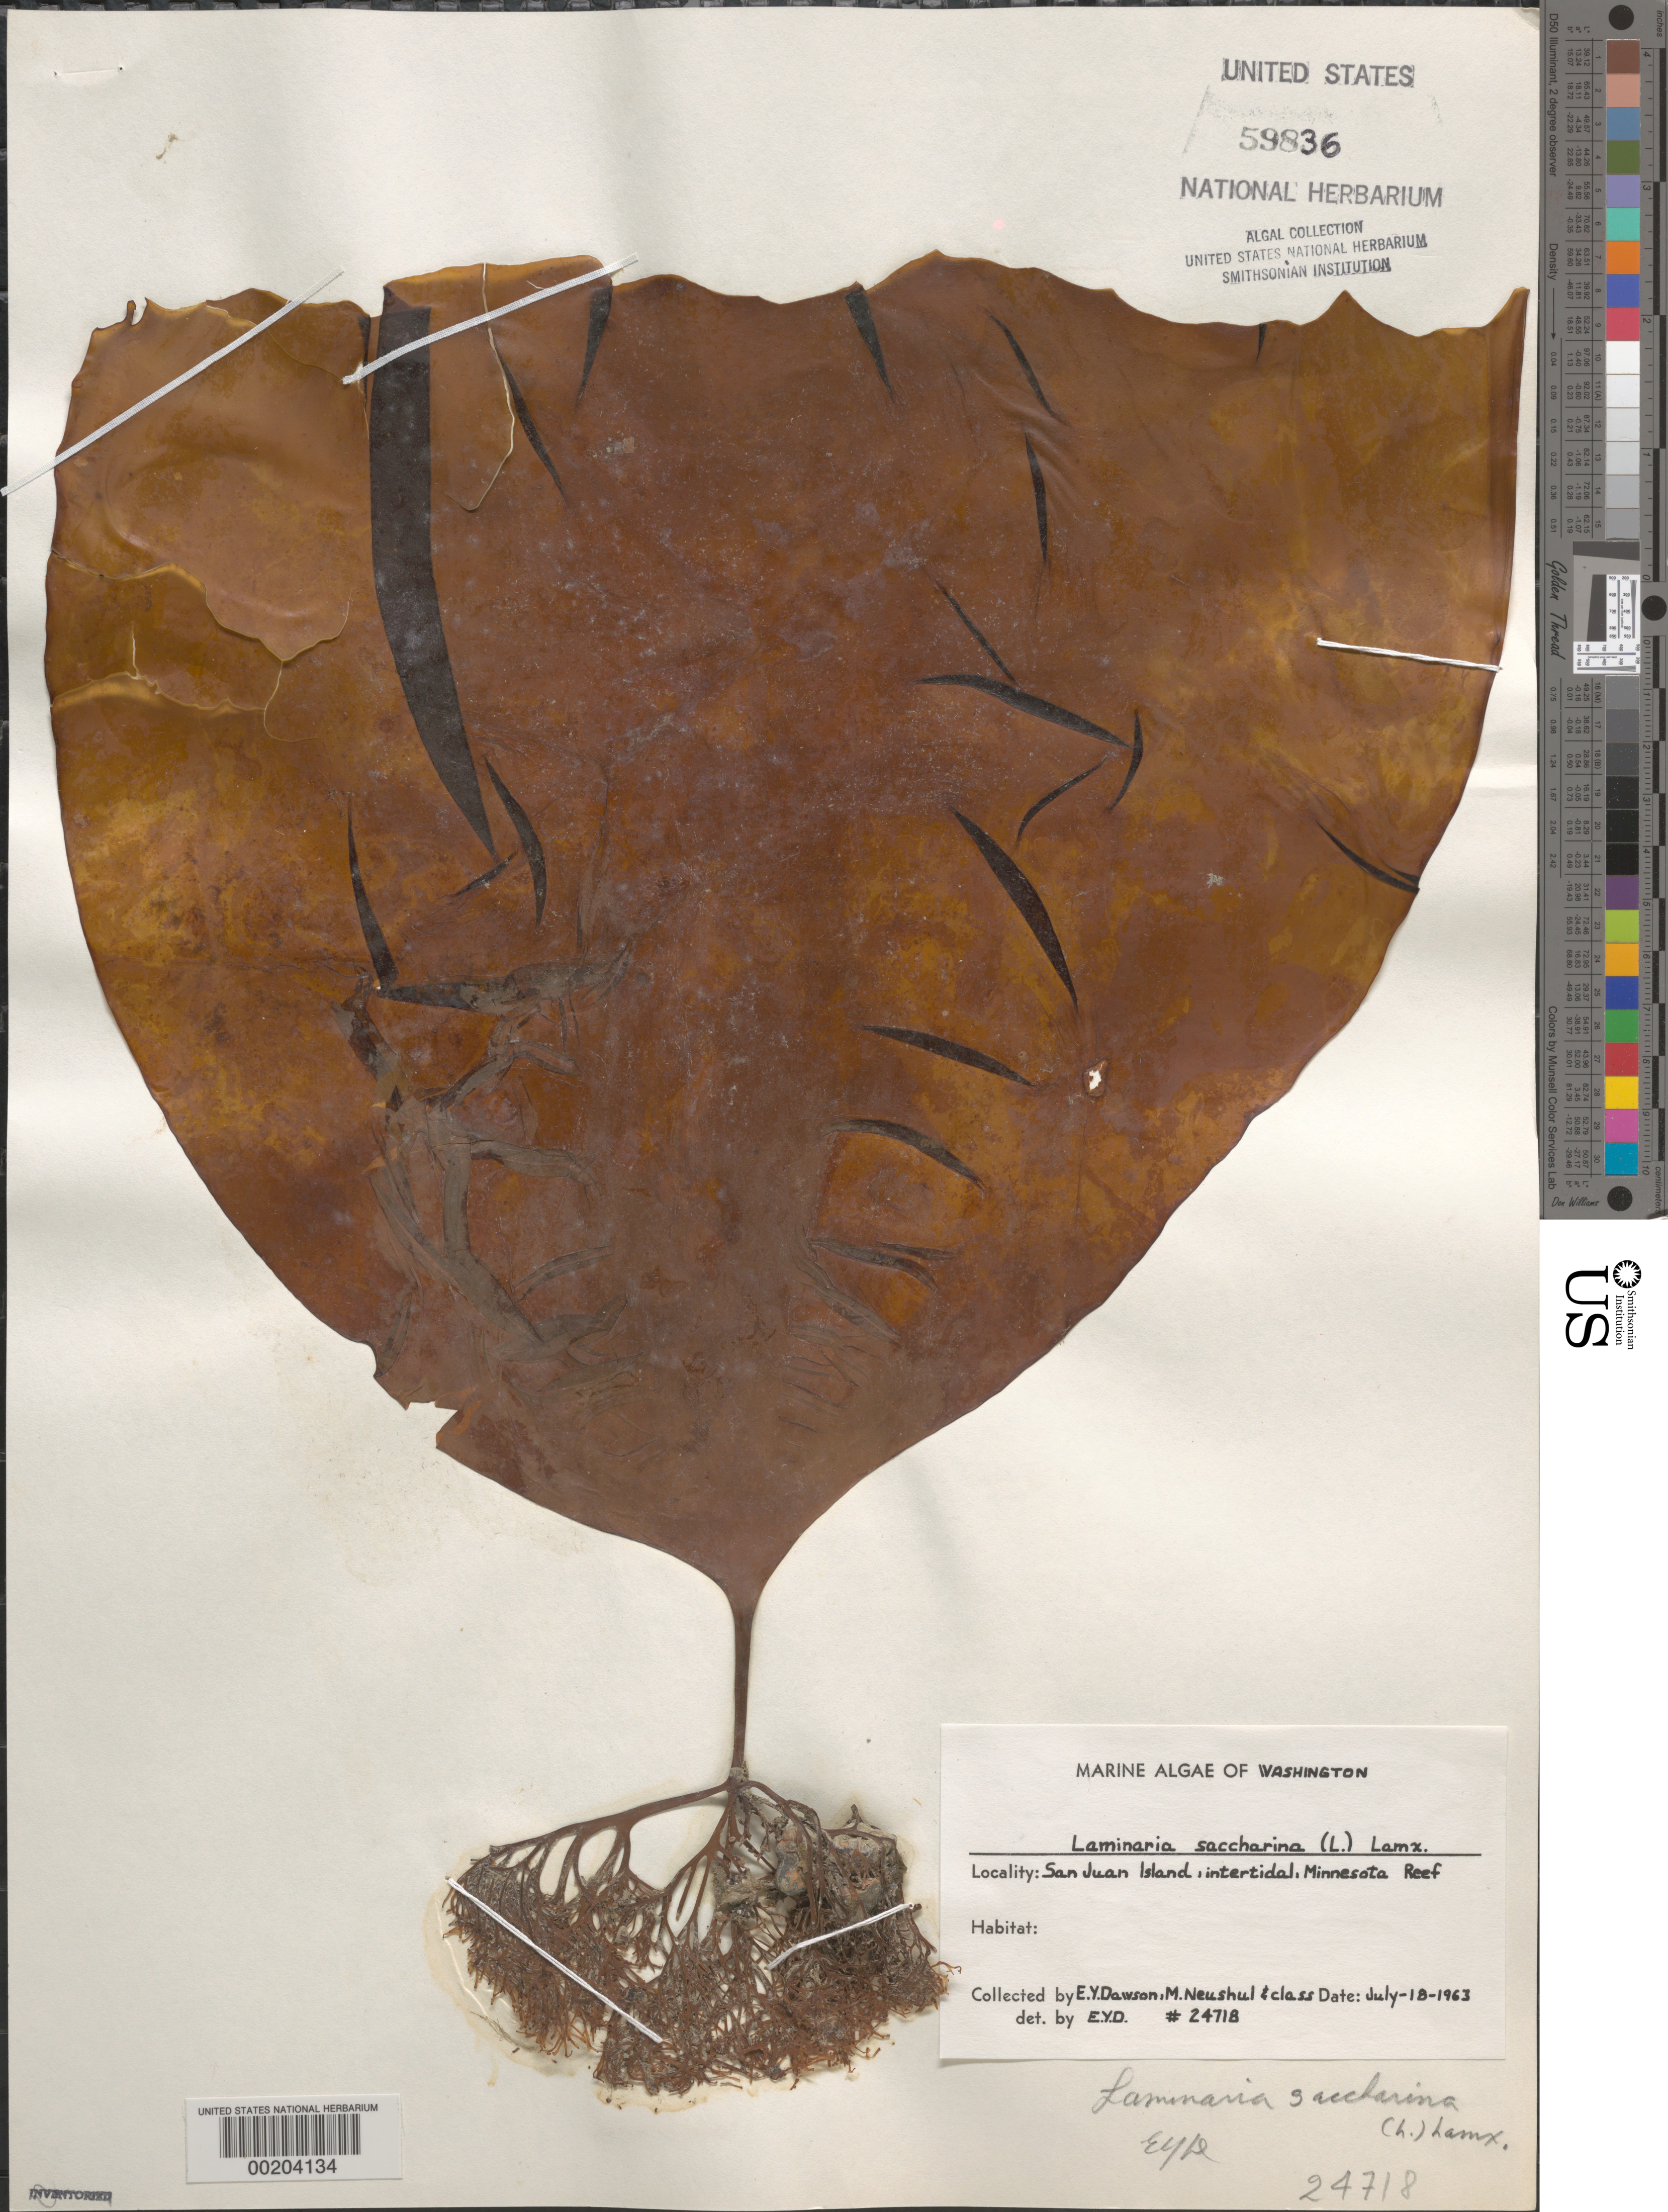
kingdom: Chromista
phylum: Ochrophyta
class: Phaeophyceae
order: Laminariales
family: Laminariaceae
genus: Saccharina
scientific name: Saccharina latissima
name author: C.E. Lane et al.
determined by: Algae name updating Project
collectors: E. Y. Dawson, M. Neushul & Algae Class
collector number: EYD 24718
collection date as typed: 18 Jul 1963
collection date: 1963-07-18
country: United States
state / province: Washington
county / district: San Juan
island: San Juan Island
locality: Minnesota Reef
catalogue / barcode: US 59836